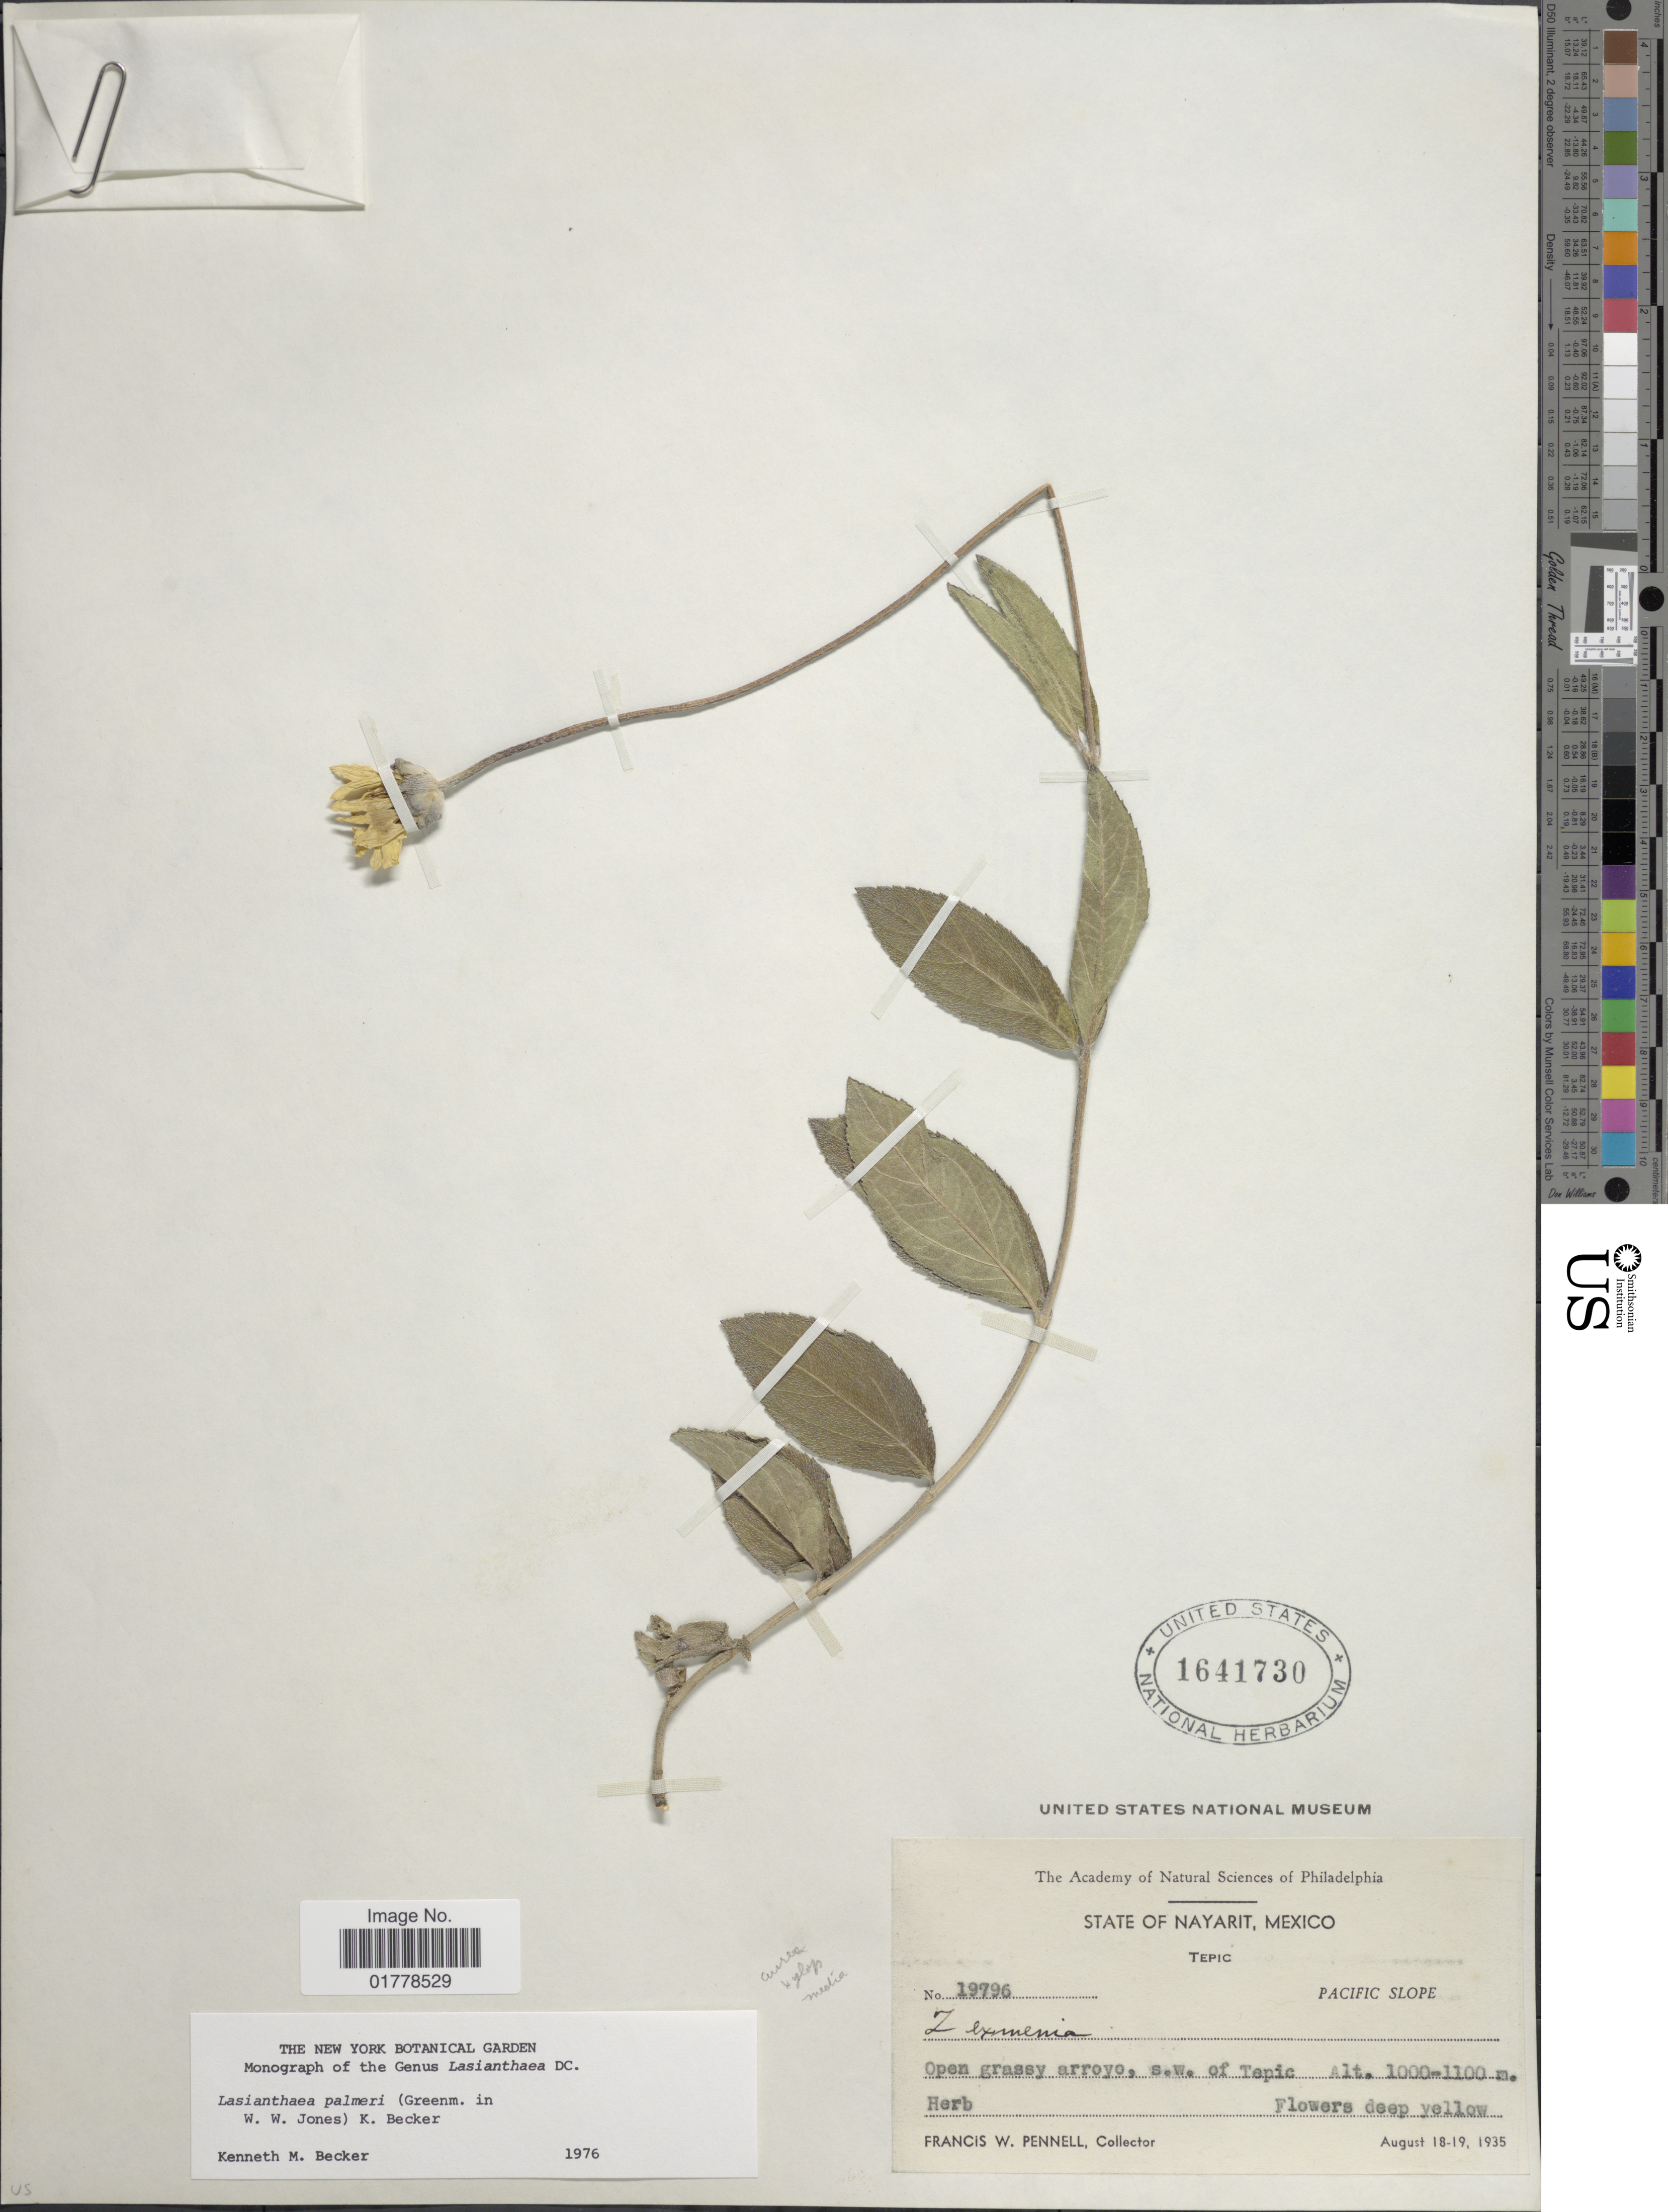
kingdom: Plantae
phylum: Tracheophyta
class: Magnoliopsida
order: Asterales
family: Asteraceae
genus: Lasianthaea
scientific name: Lasianthaea palmeri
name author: (Greenm.) K.M. Becker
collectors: F. W. Pennell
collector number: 19796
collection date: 1935-08-18/1935-08-19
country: Mexico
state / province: Nayarit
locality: State of Nayarit, Mexico. Tepic. Pacific Slope. Open grassy arroyo, s.w. of Tepic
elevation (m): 1000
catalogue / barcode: US 1641730